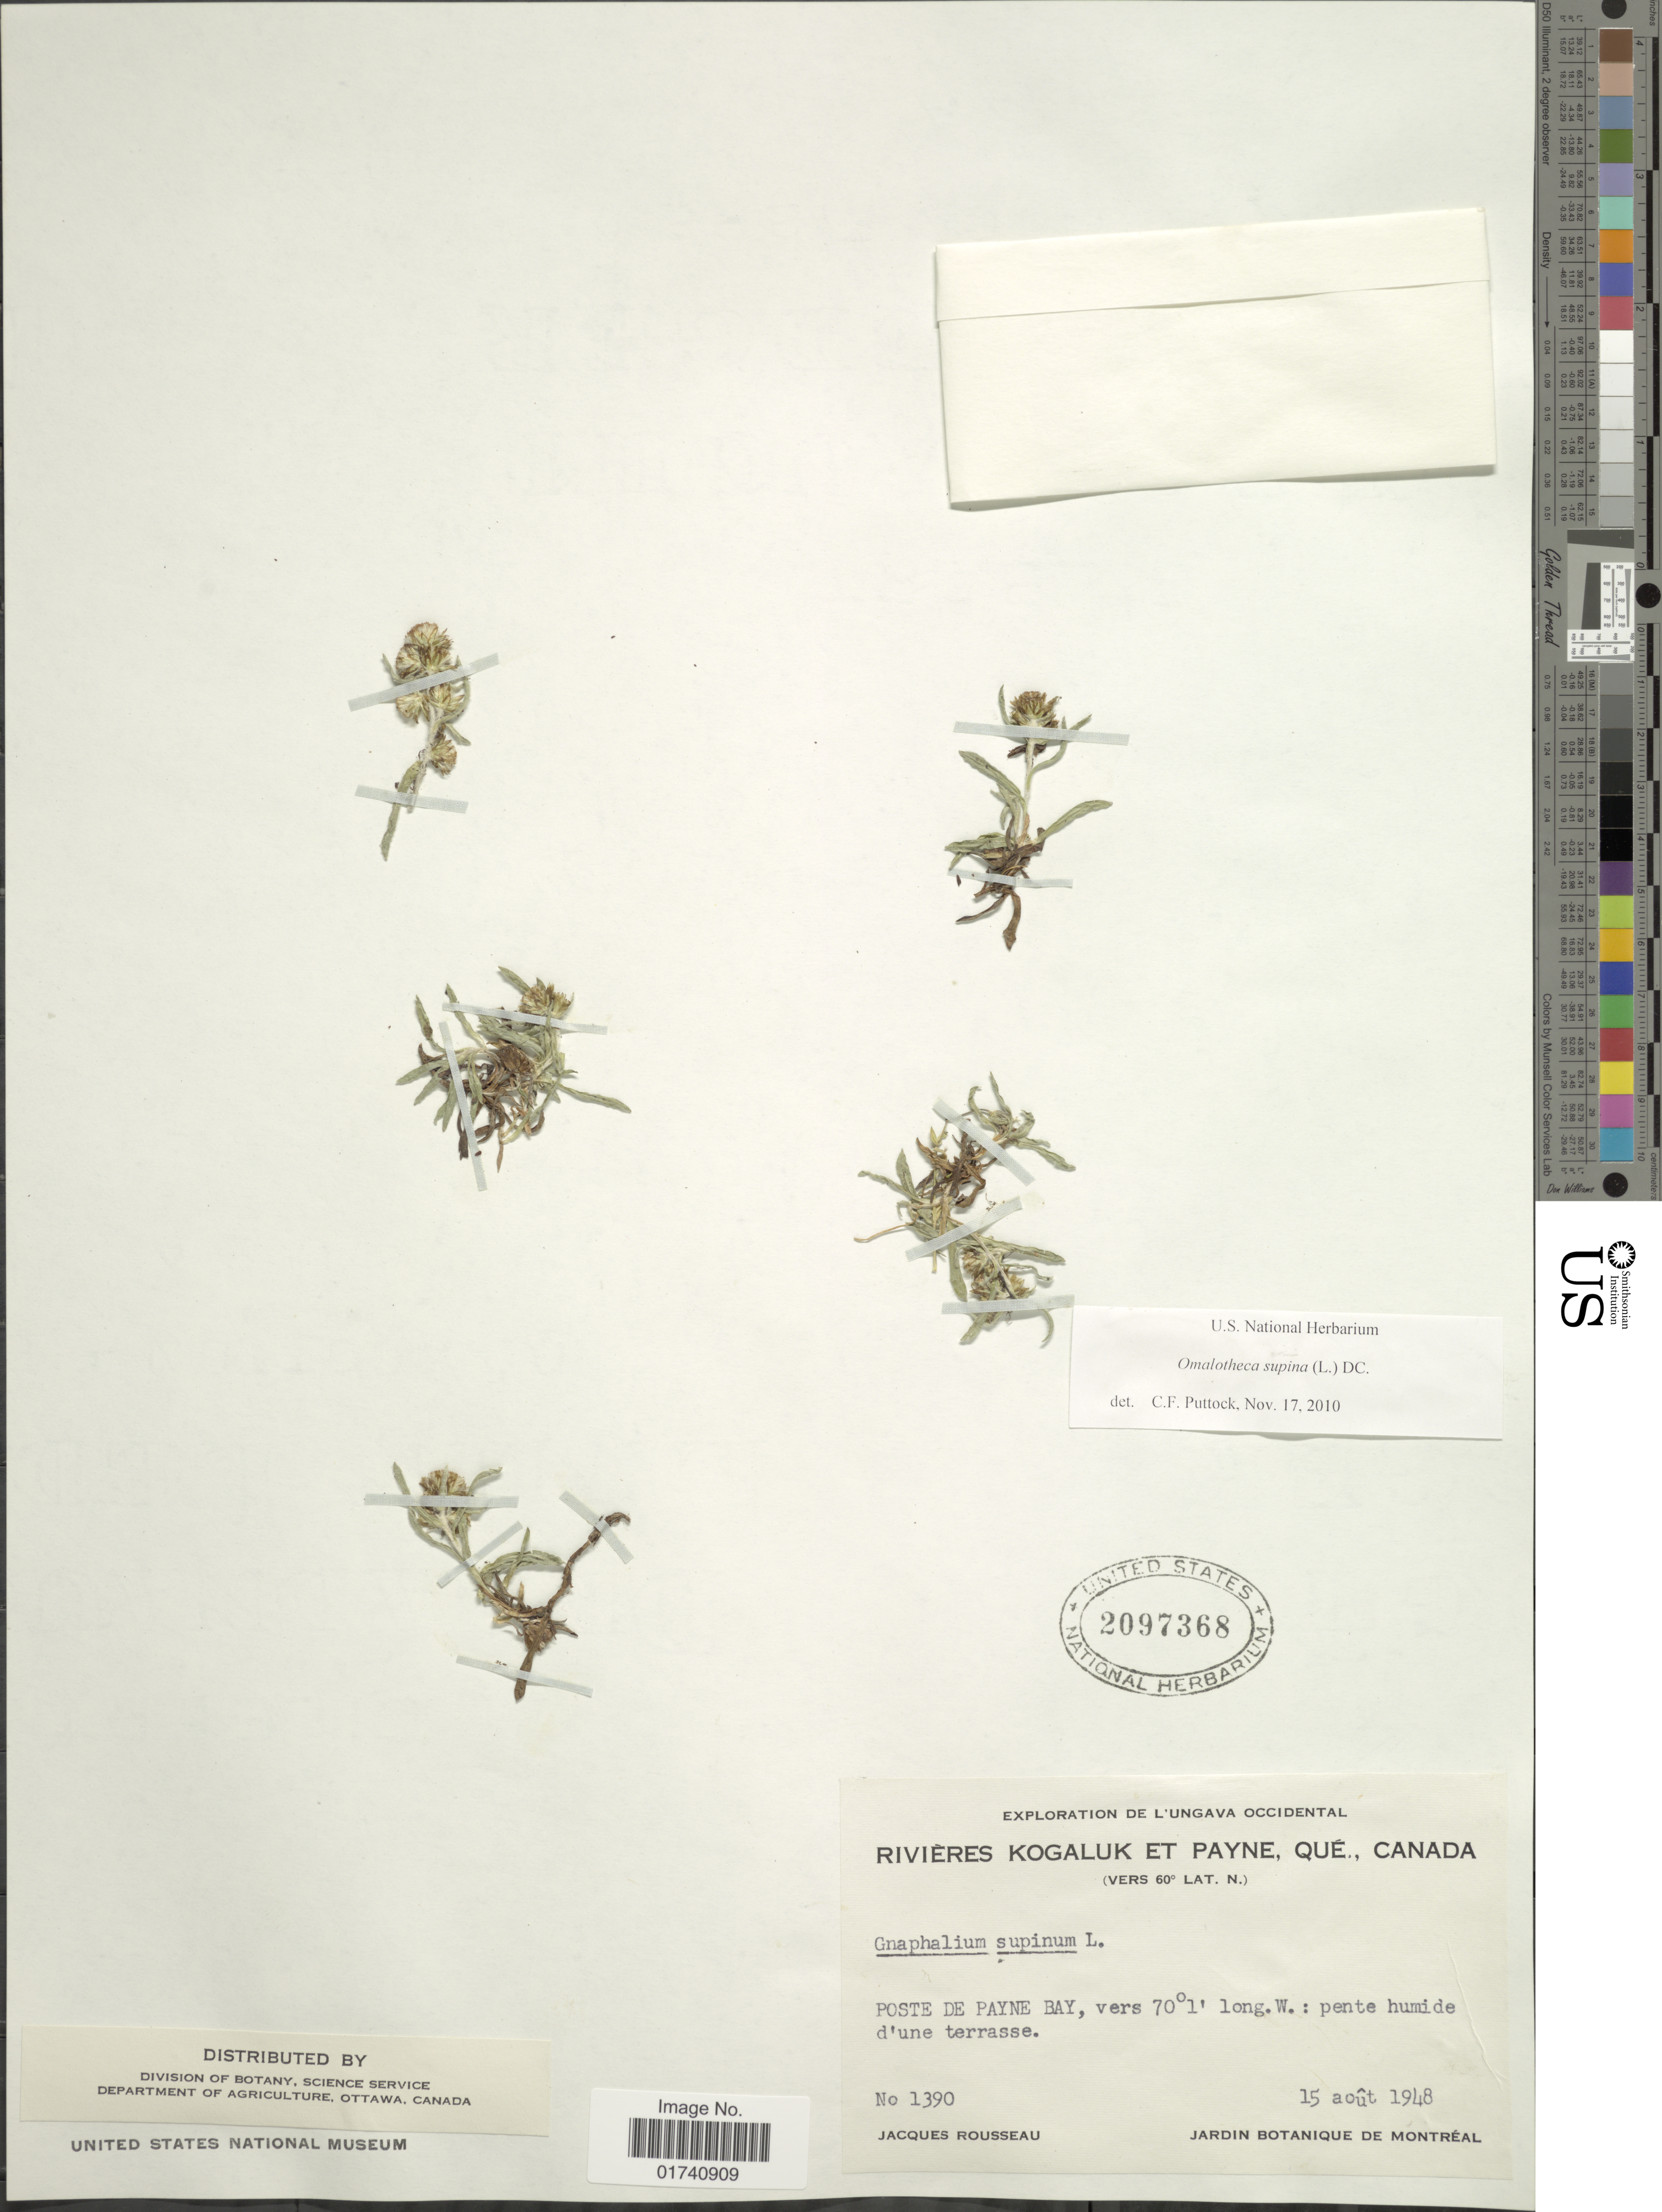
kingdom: Plantae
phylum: Tracheophyta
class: Magnoliopsida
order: Asterales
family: Asteraceae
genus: Omalotheca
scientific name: Omalotheca supina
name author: (L.) DC.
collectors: J. Rousseau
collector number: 1390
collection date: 1948-08-15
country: Canada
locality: Poste de Payne Bay.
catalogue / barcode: US 2097368